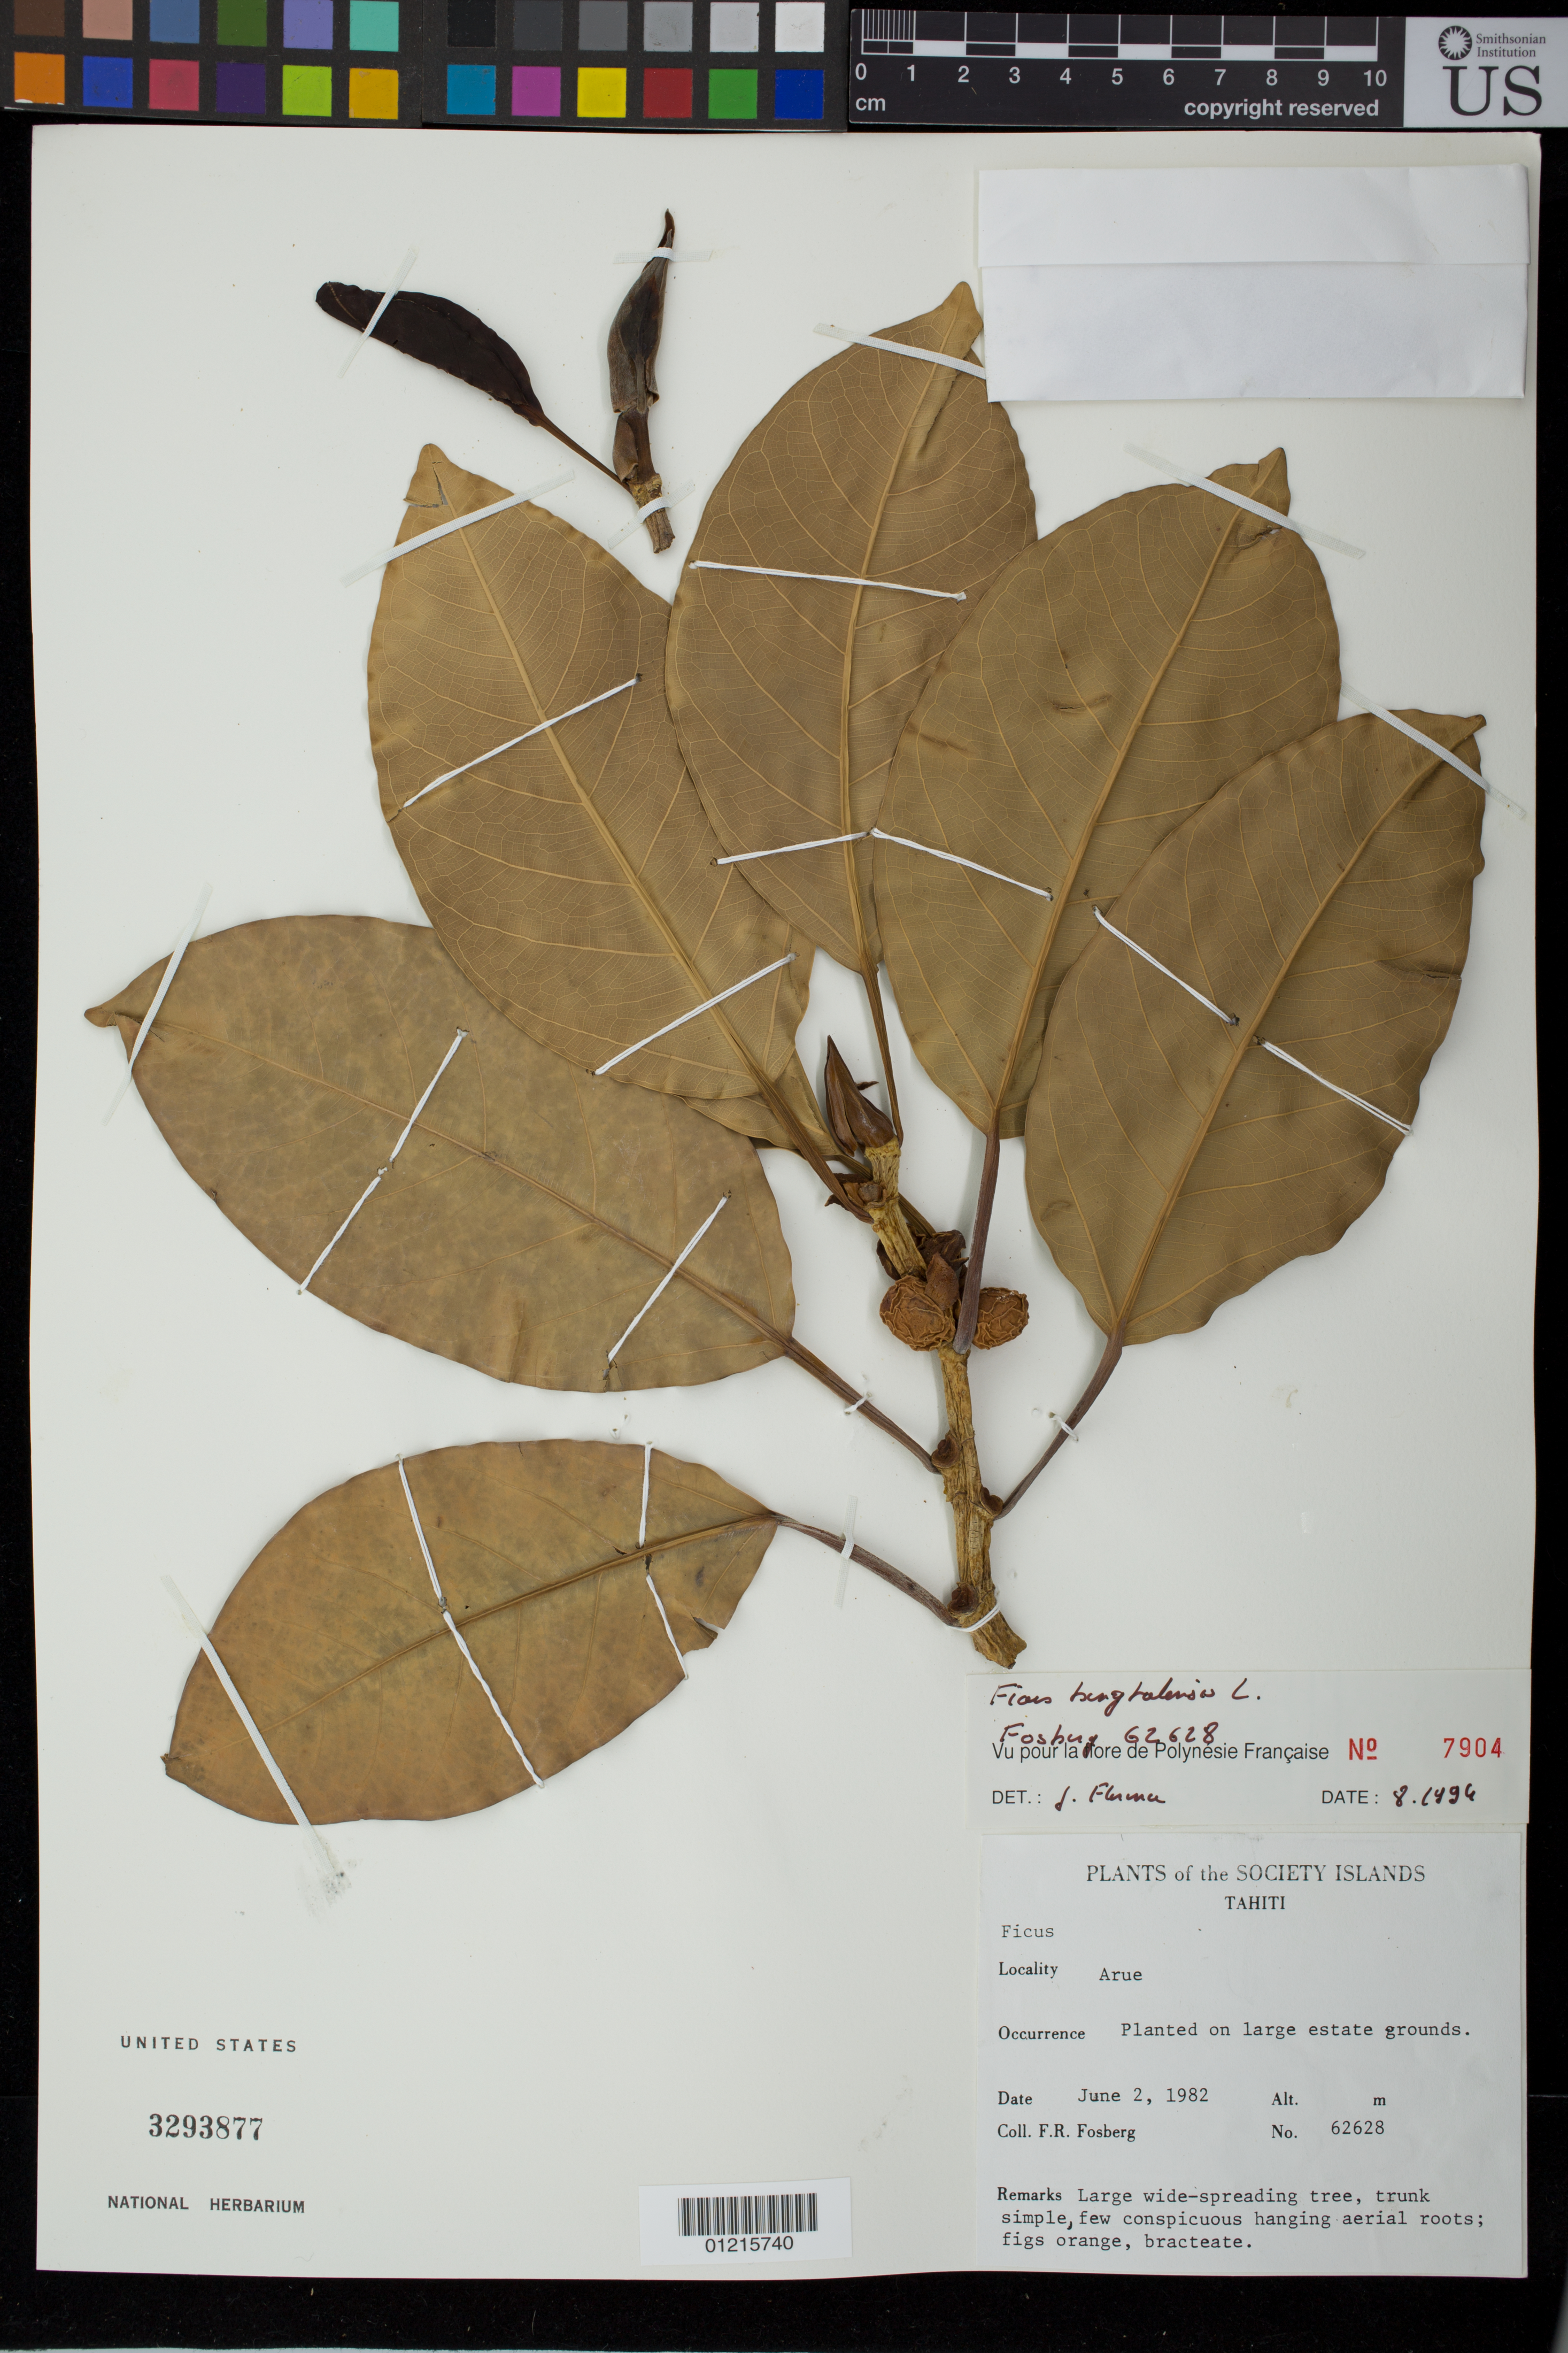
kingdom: Plantae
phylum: Tracheophyta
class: Magnoliopsida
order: Rosales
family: Moraceae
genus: Ficus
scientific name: Ficus benghalensis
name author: L.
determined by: Florence, J.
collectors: F. R. Fosberg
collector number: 62628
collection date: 1982-06-02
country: French Polynesia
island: Tahiti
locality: Arue, planted on large estate grounds.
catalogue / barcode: US 3293877